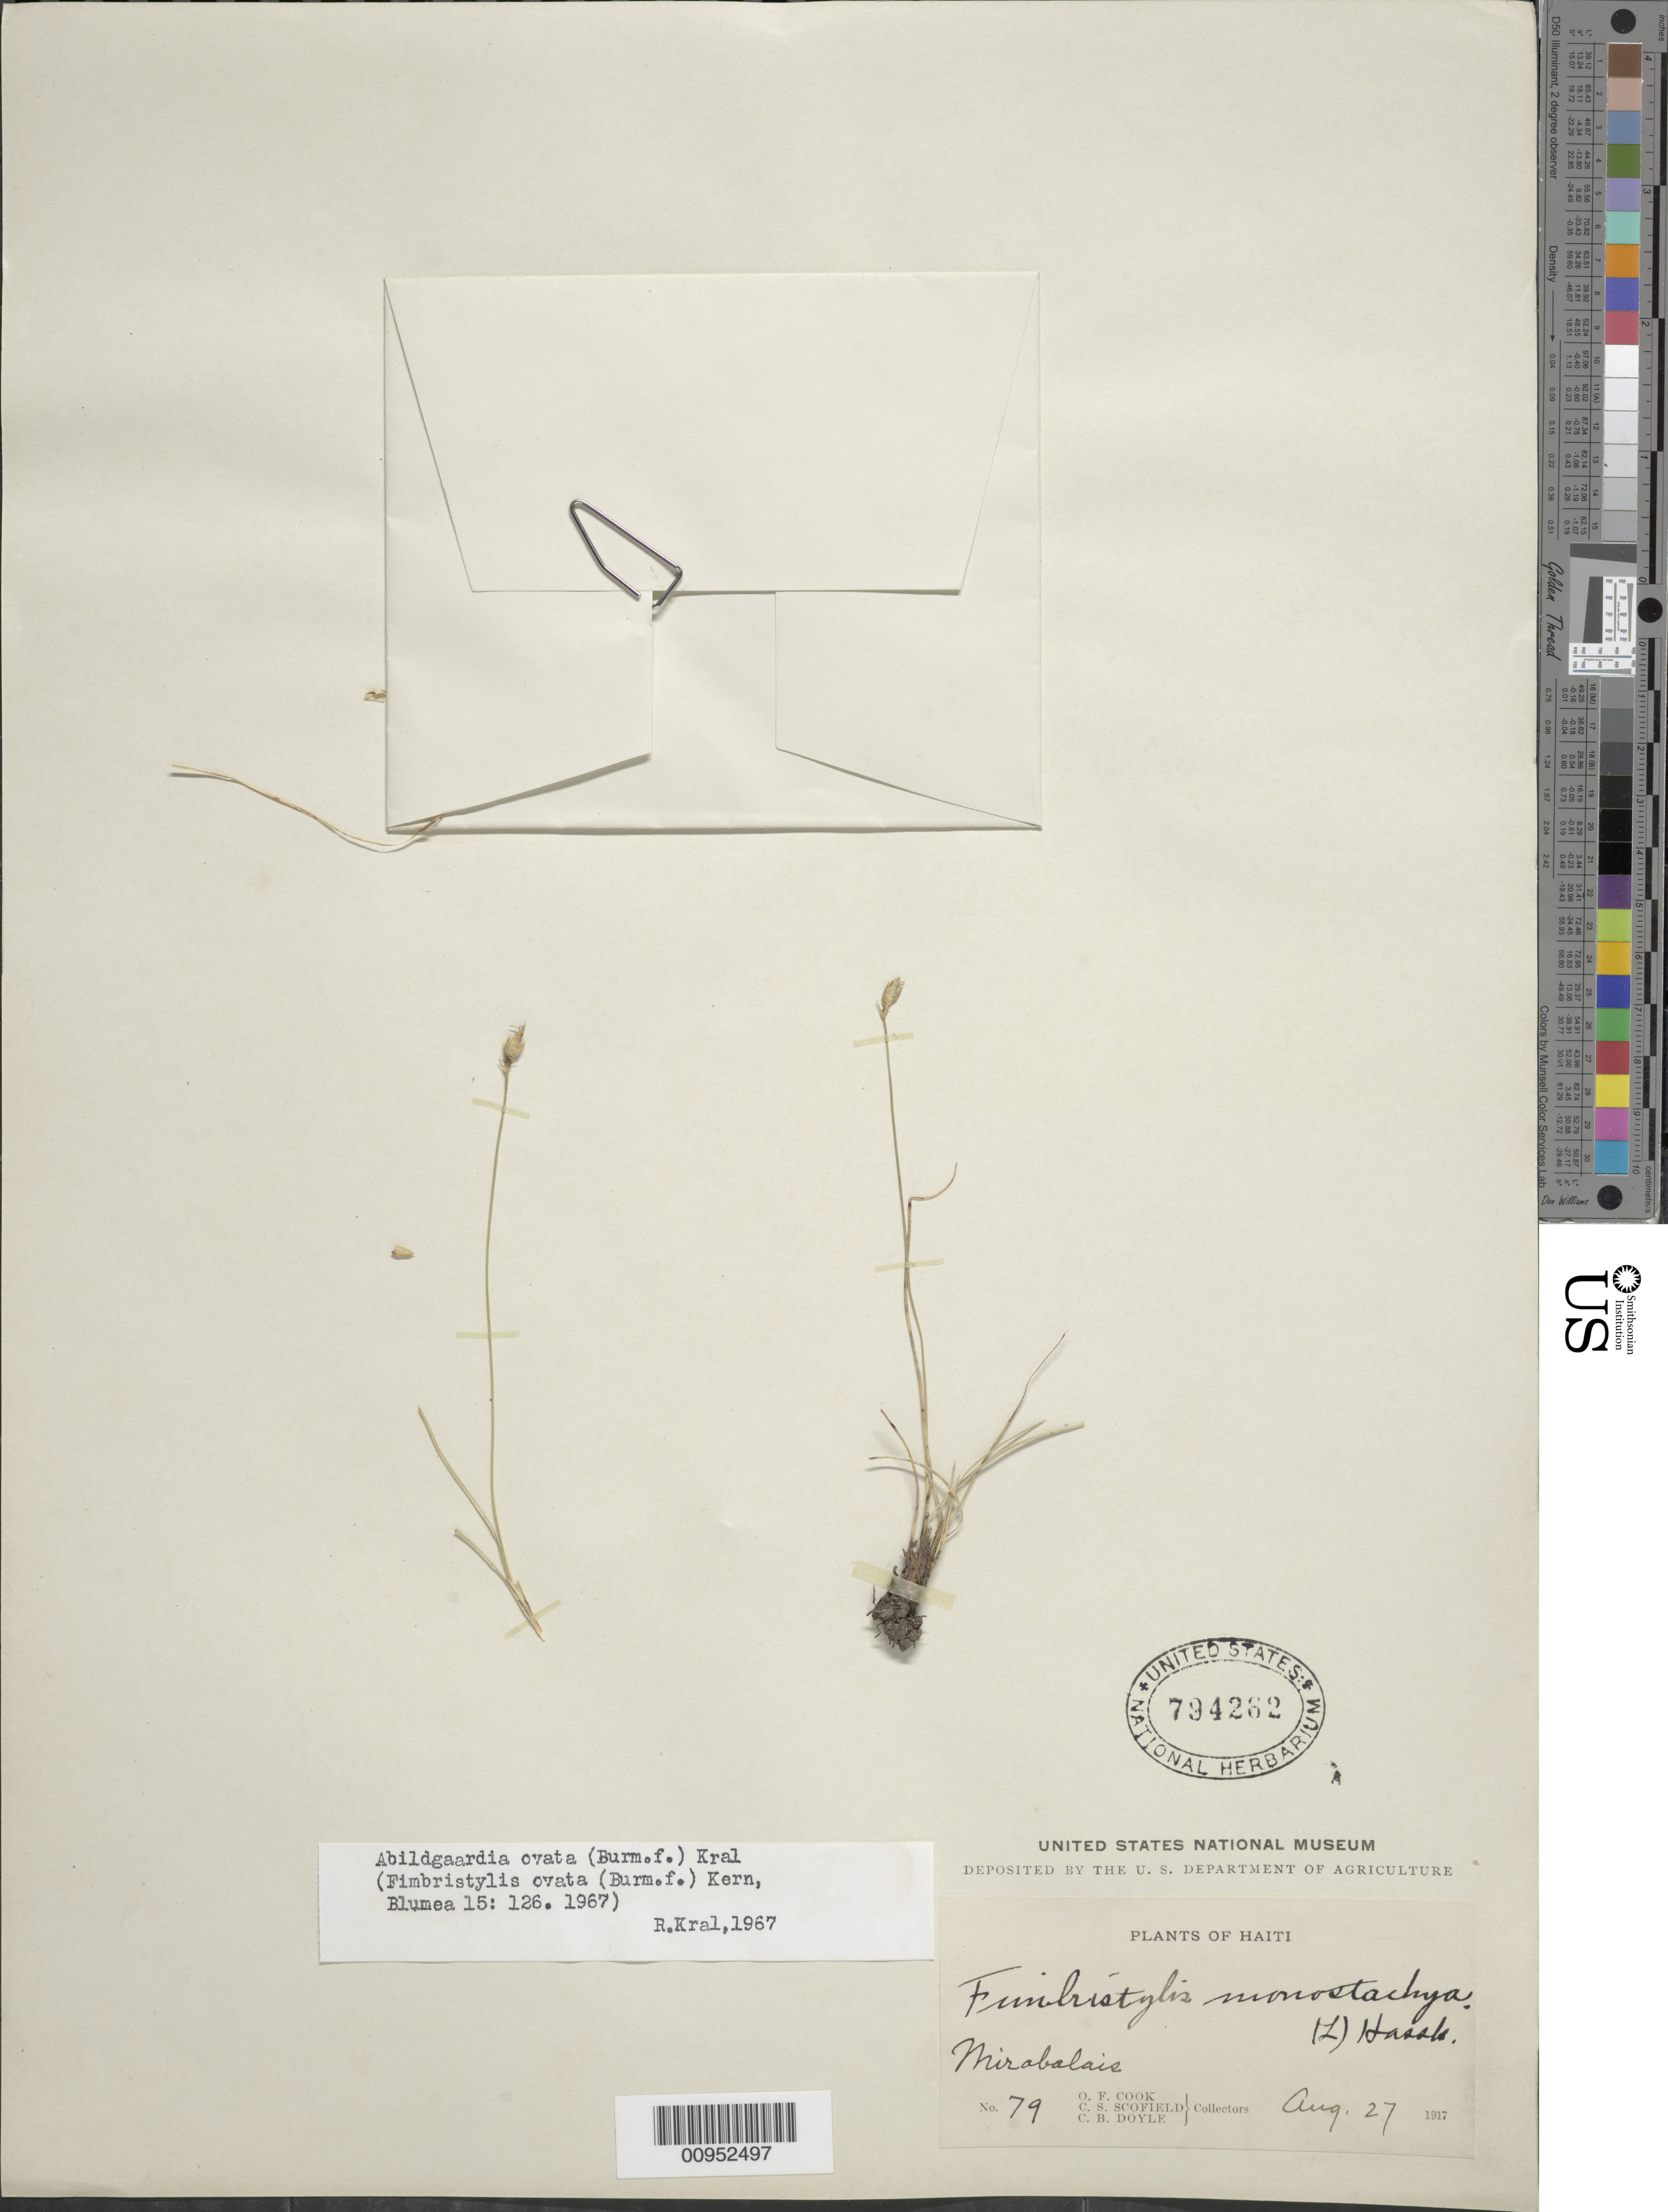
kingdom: Plantae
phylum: Tracheophyta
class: Liliopsida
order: Poales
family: Cyperaceae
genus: Abildgaardia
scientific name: Abildgaardia ovata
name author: (Burm. f.) Kral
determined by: Kral, Robert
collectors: O. F. Cook, C. Scofield & C. Doyle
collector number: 79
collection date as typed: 27 Aug 1917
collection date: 1917-08-27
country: Haiti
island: Hispaniola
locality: Mirabalais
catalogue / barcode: US 794262